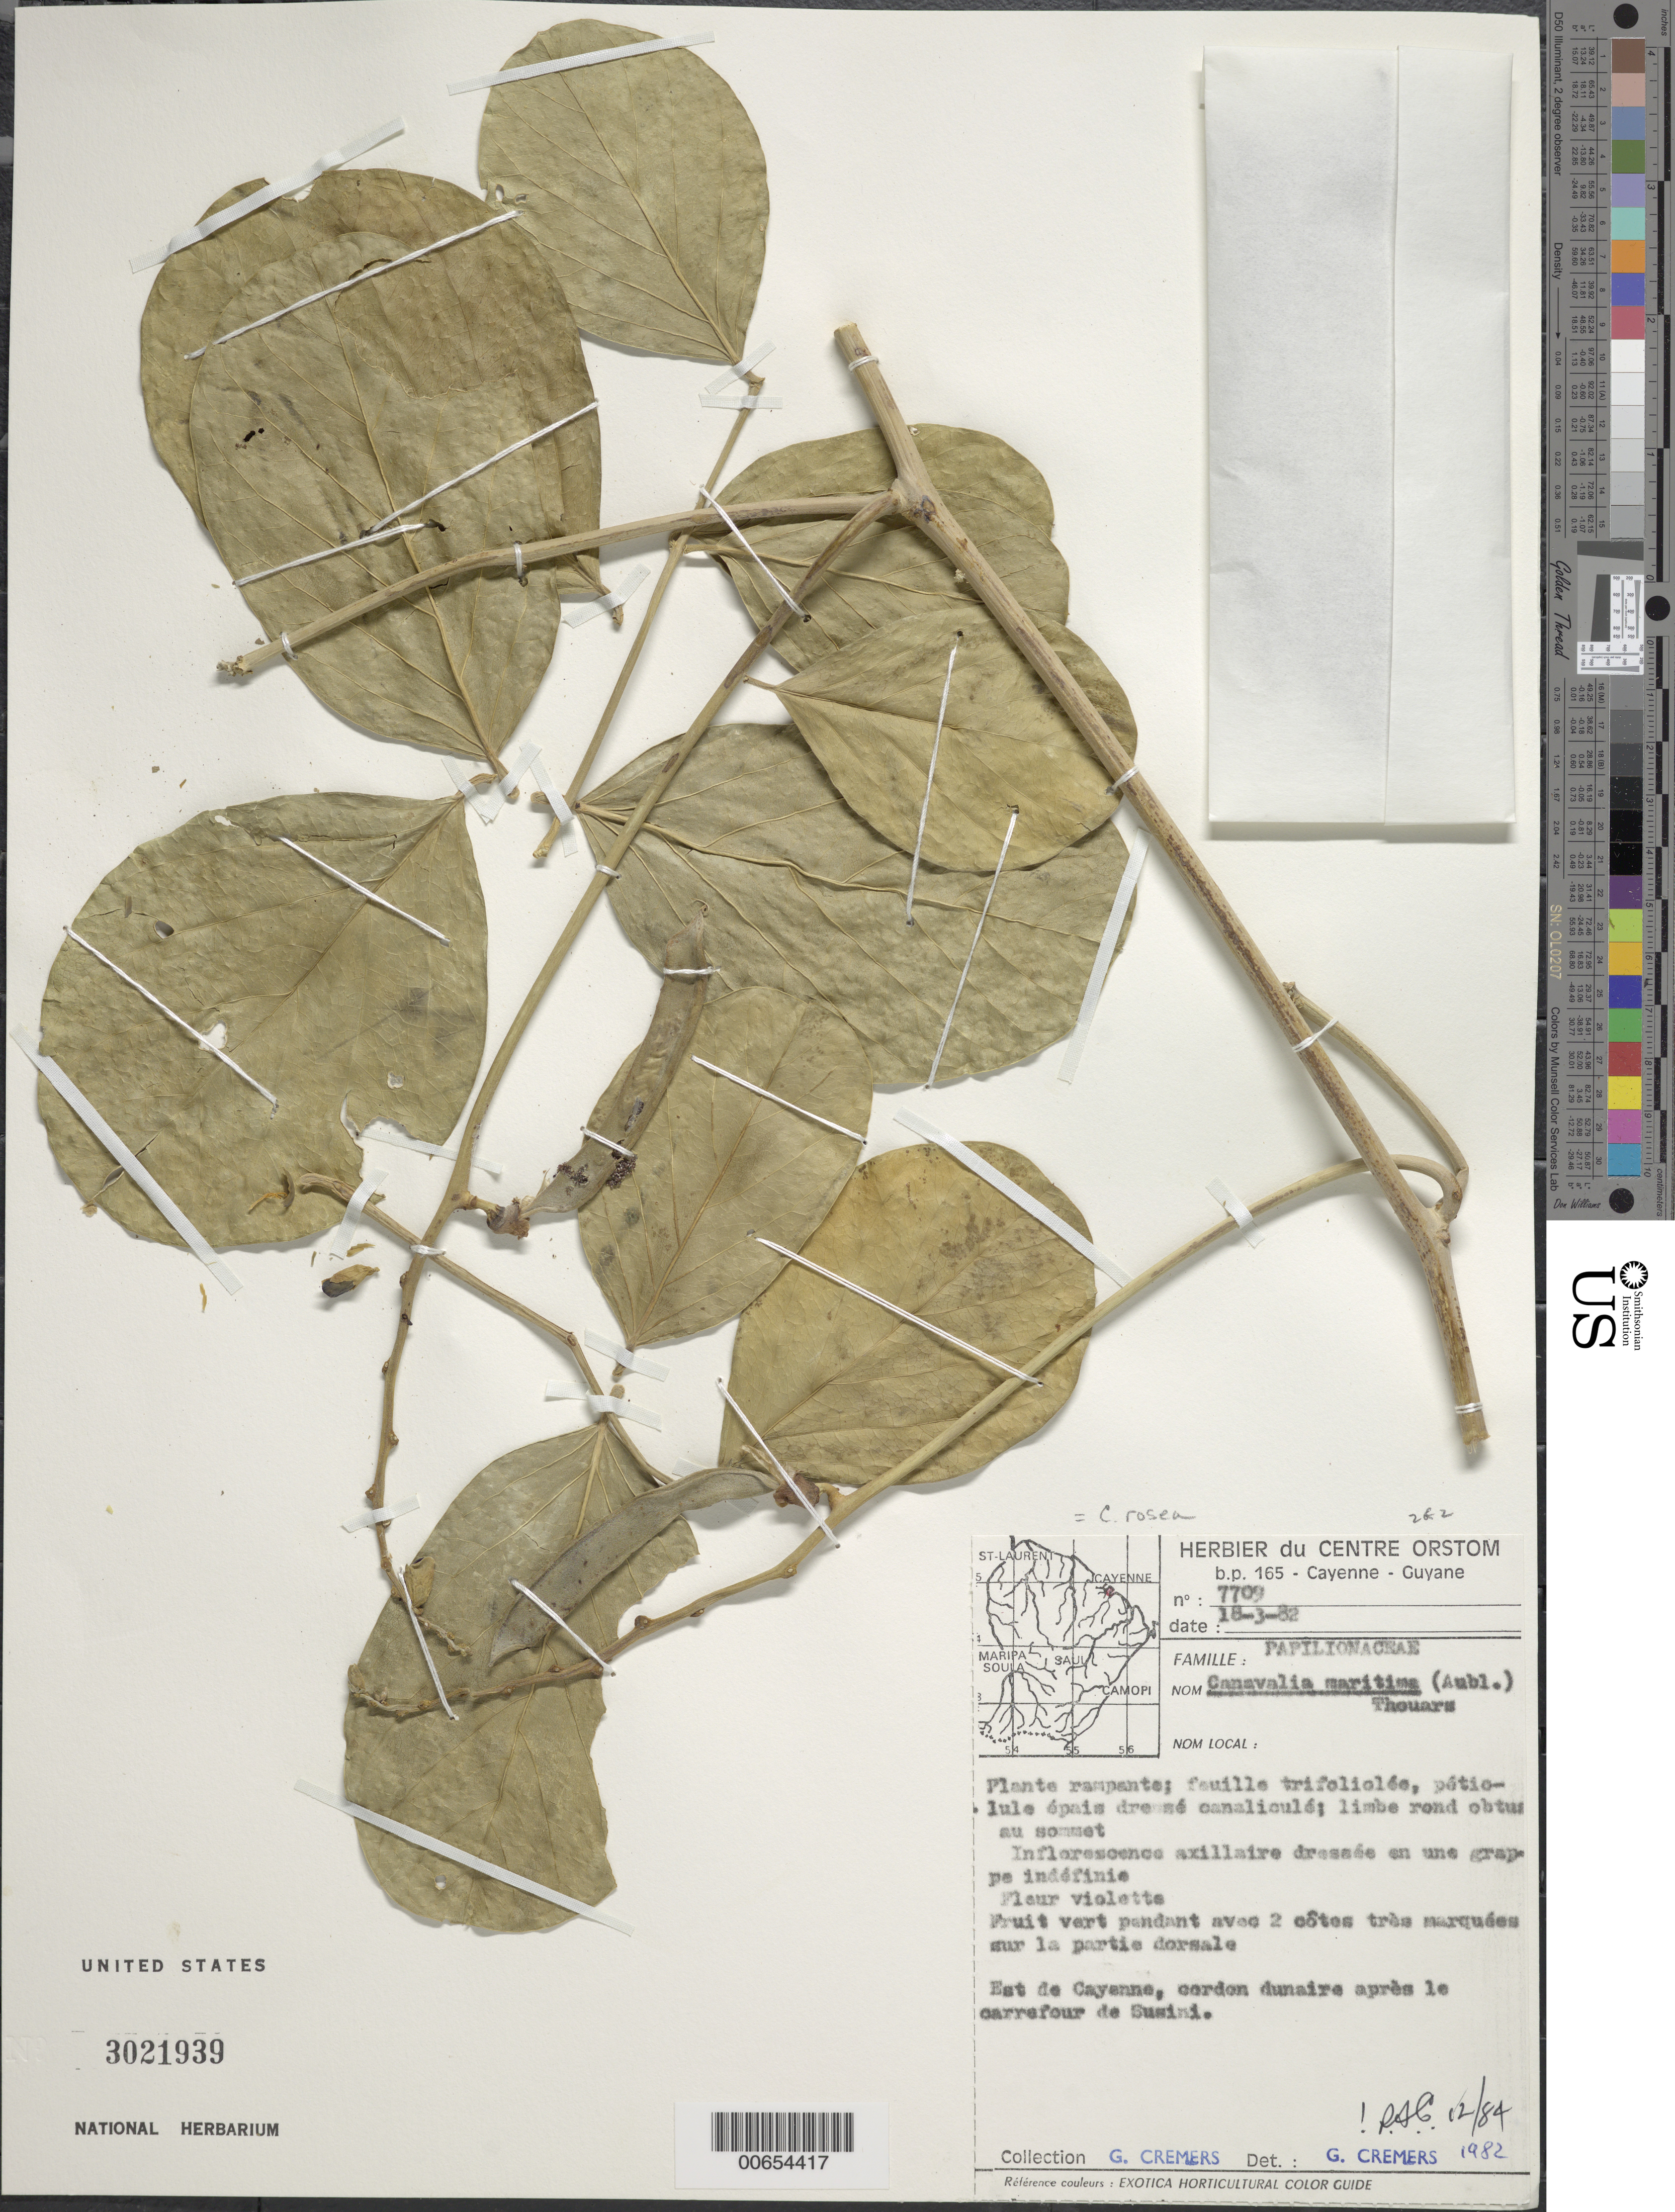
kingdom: Plantae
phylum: Tracheophyta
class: Magnoliopsida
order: Fabales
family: Fabaceae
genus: Canavalia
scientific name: Canavalia rosea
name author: (Sw.) DC.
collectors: G. Cremers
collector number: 7709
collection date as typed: Transcribed d/m/y: 18/3/82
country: French Guiana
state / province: Cayenne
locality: Est de Cayenne, cordon dunaire apres le carrefour de Susini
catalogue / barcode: US 3021939